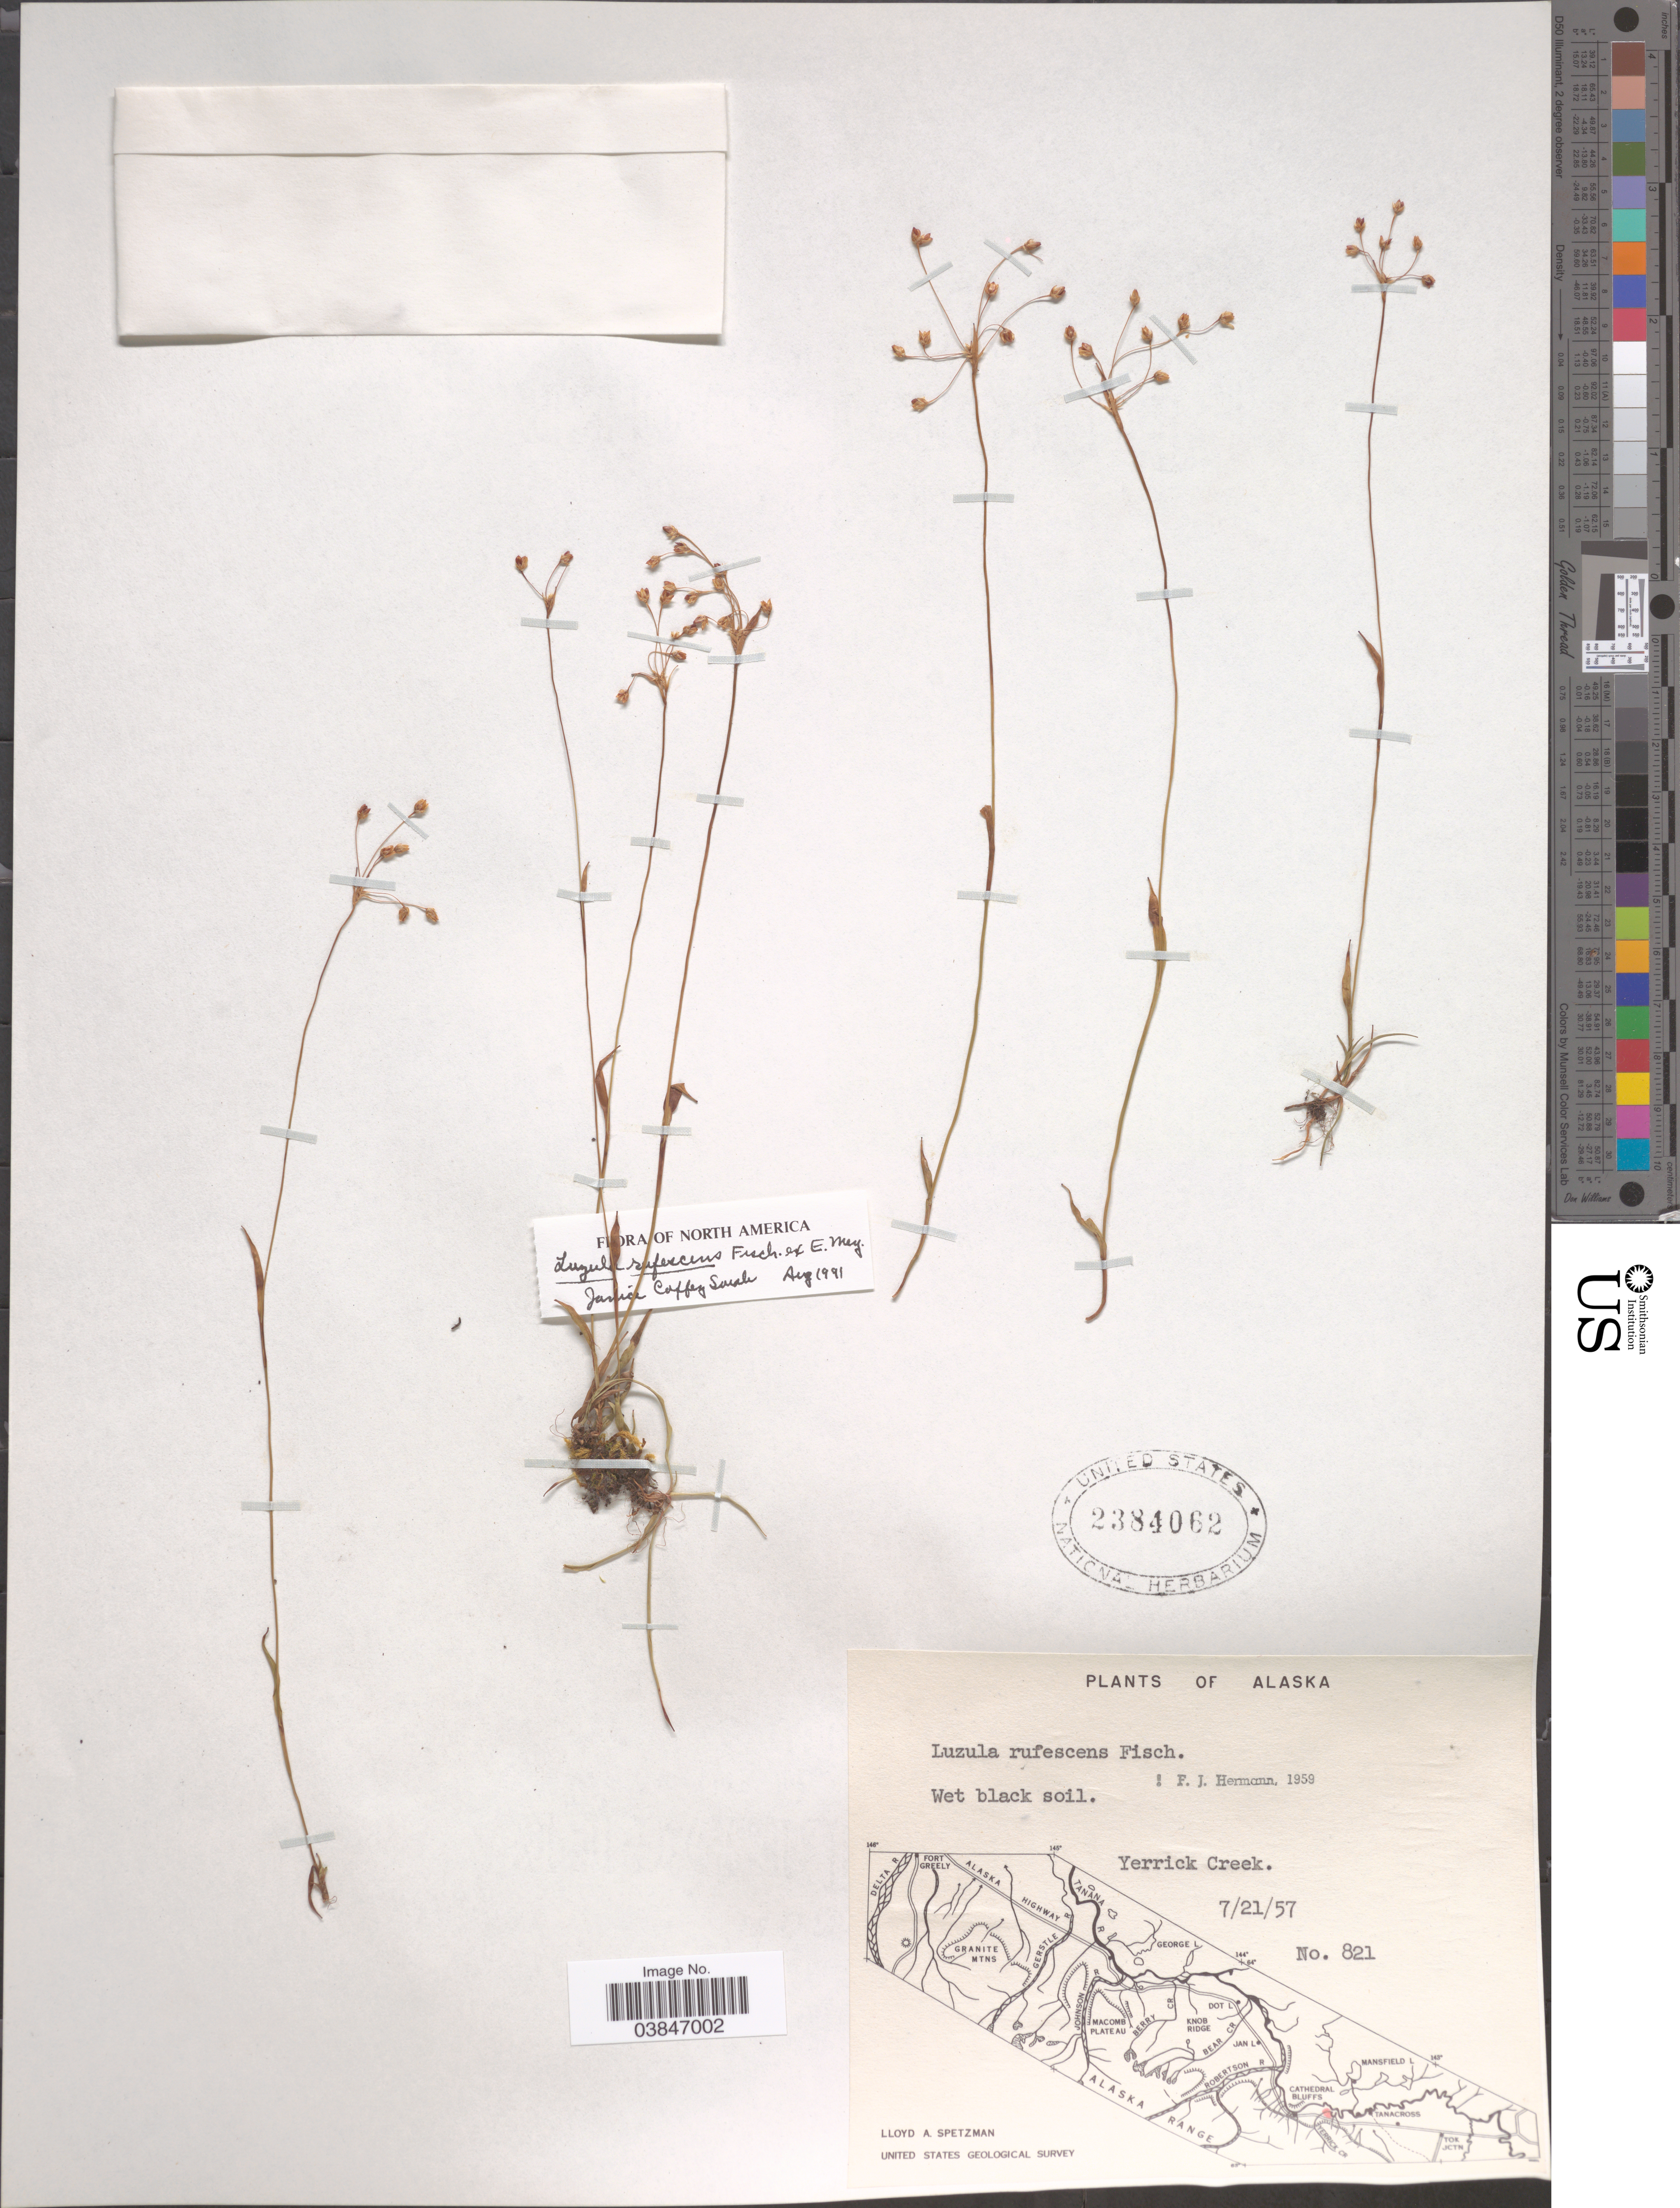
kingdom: Plantae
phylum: Tracheophyta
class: Liliopsida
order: Poales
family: Juncaceae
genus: Luzula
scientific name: Luzula rufescens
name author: Fisch. ex E. Mey.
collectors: L. Spetzman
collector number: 821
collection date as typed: Transcribed d/m/y: 21/7/57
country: United States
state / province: Alaska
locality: Yerrick Creek.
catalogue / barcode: US 2384062